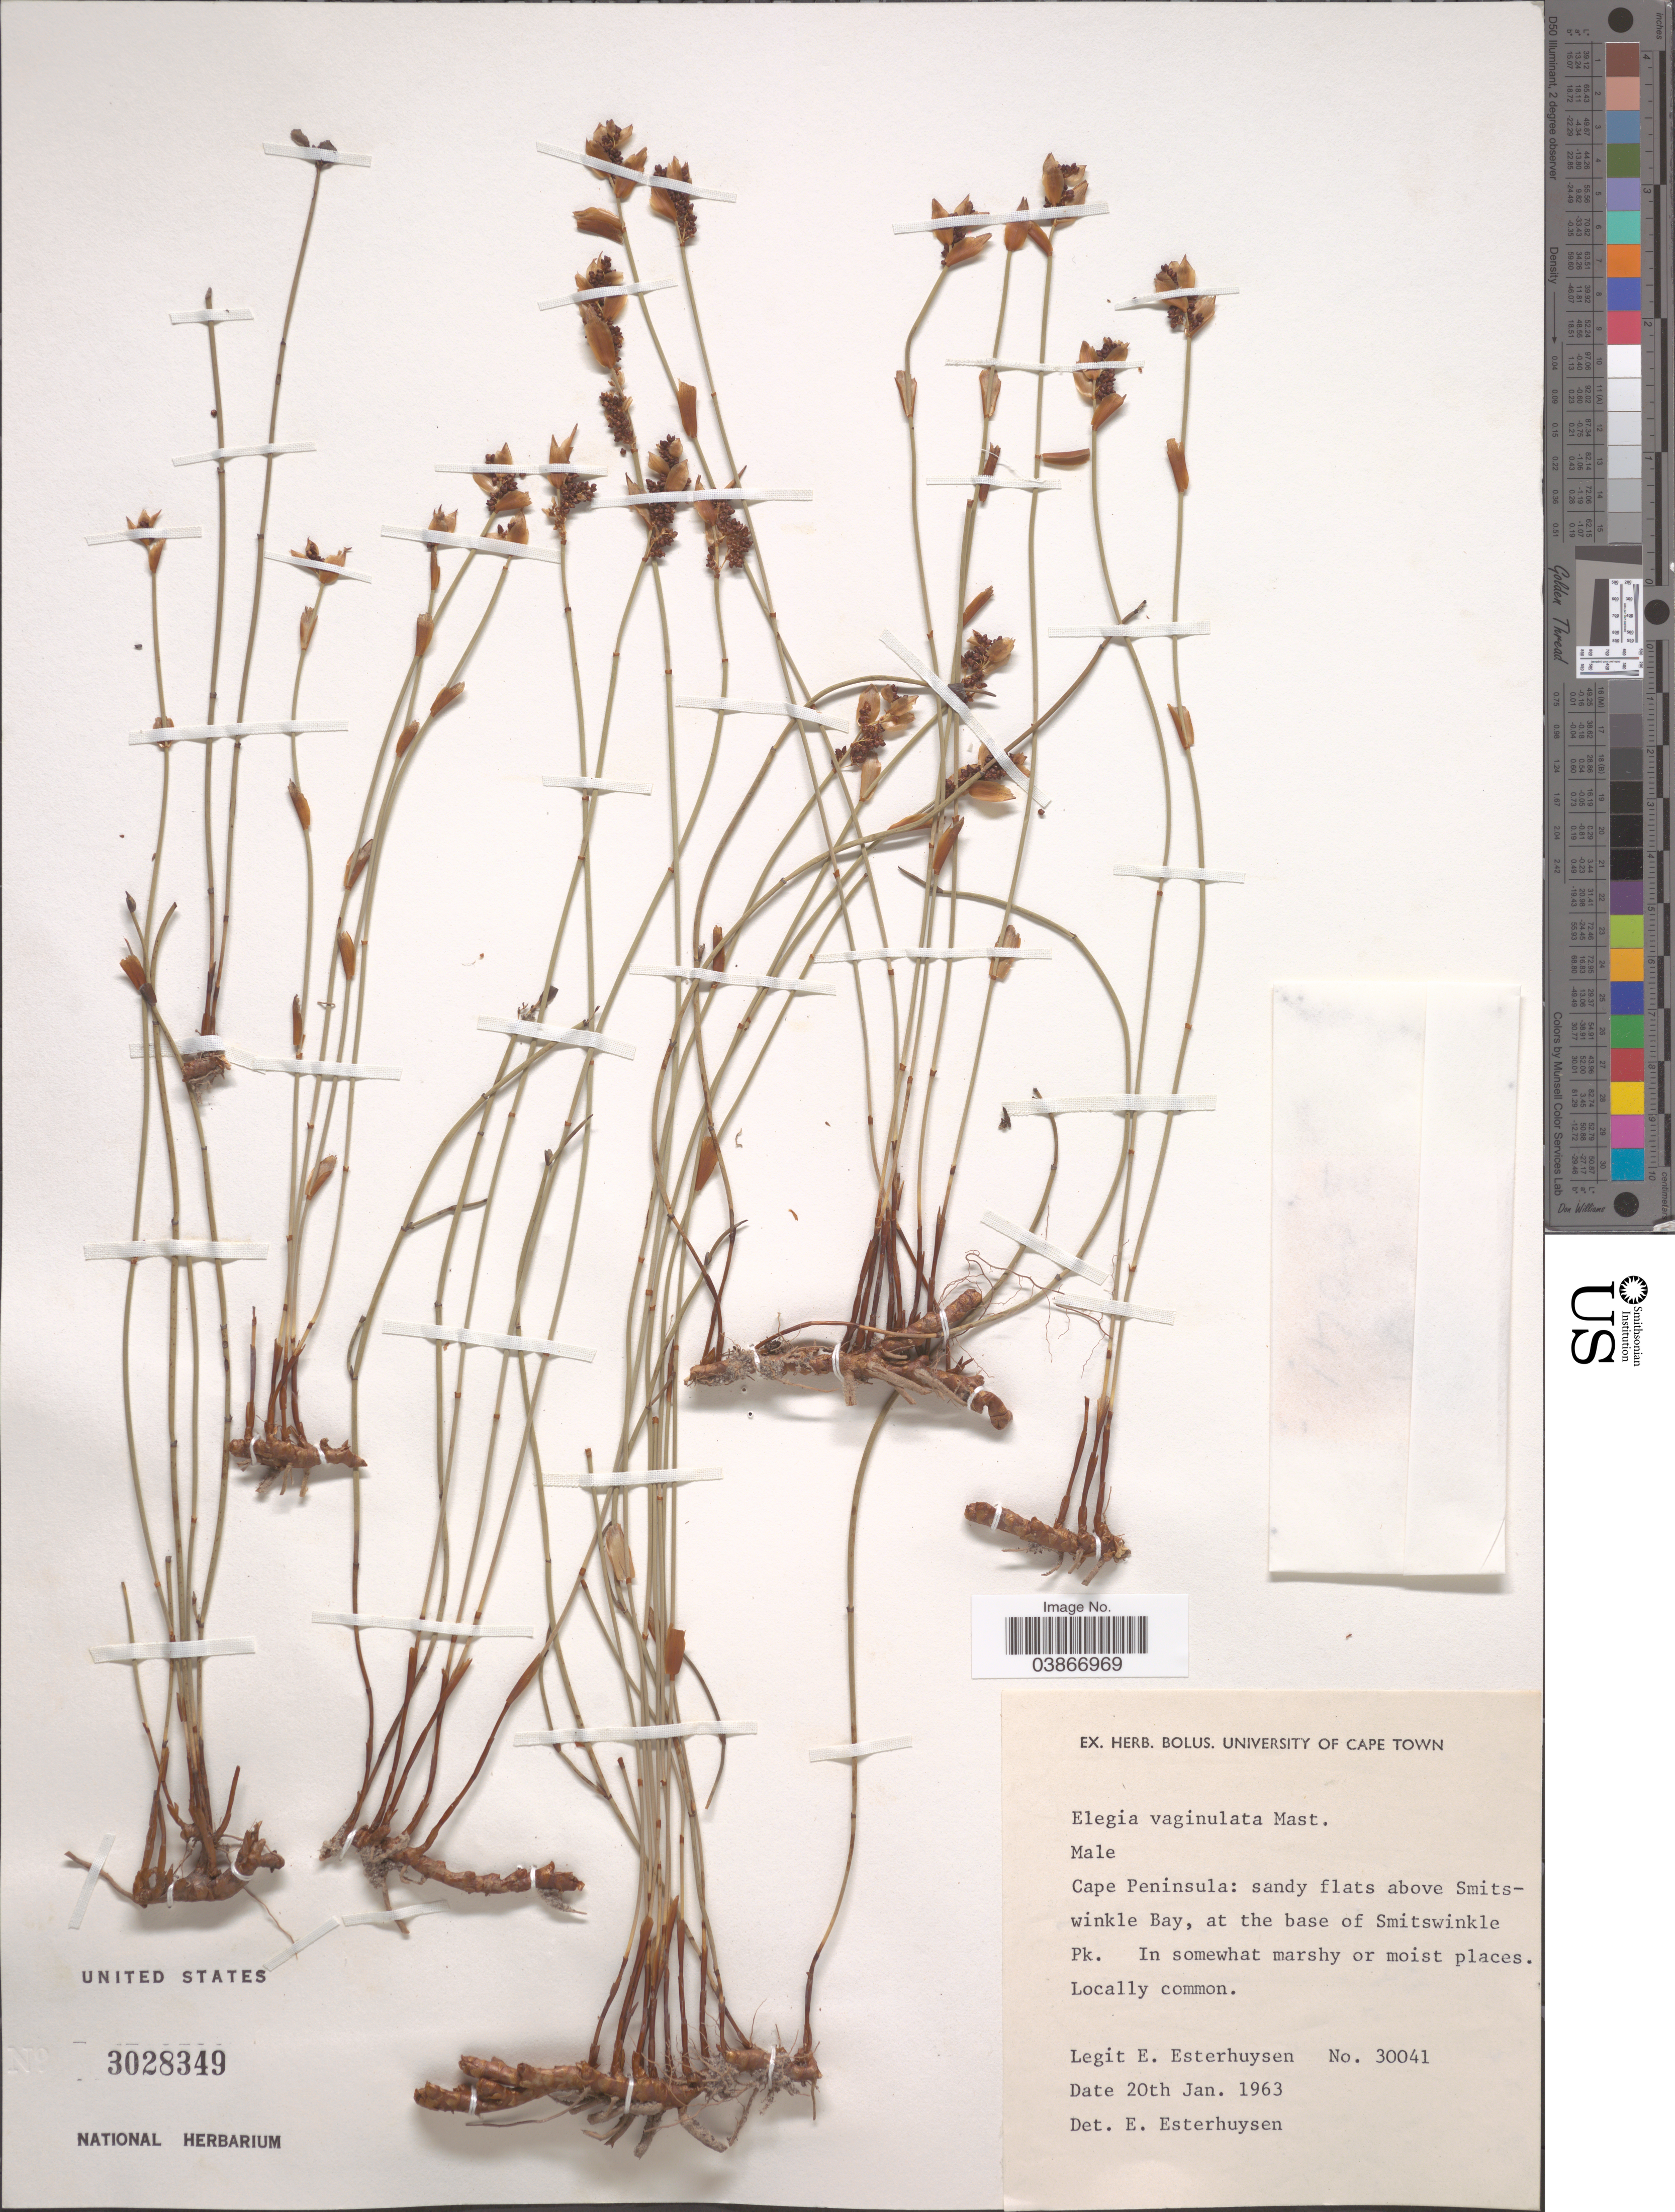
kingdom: Plantae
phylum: Tracheophyta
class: Liliopsida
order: Poales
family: Restionaceae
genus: Elegia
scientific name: Elegia vaginulata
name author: Mast.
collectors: E. E. Esterhuysen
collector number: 30041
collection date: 1963-01-20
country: South Africa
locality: Cape Peninsula: sandy flats above Smitswinkle Bay, at the base of Smitswinkle Pk.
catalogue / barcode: US 3028349